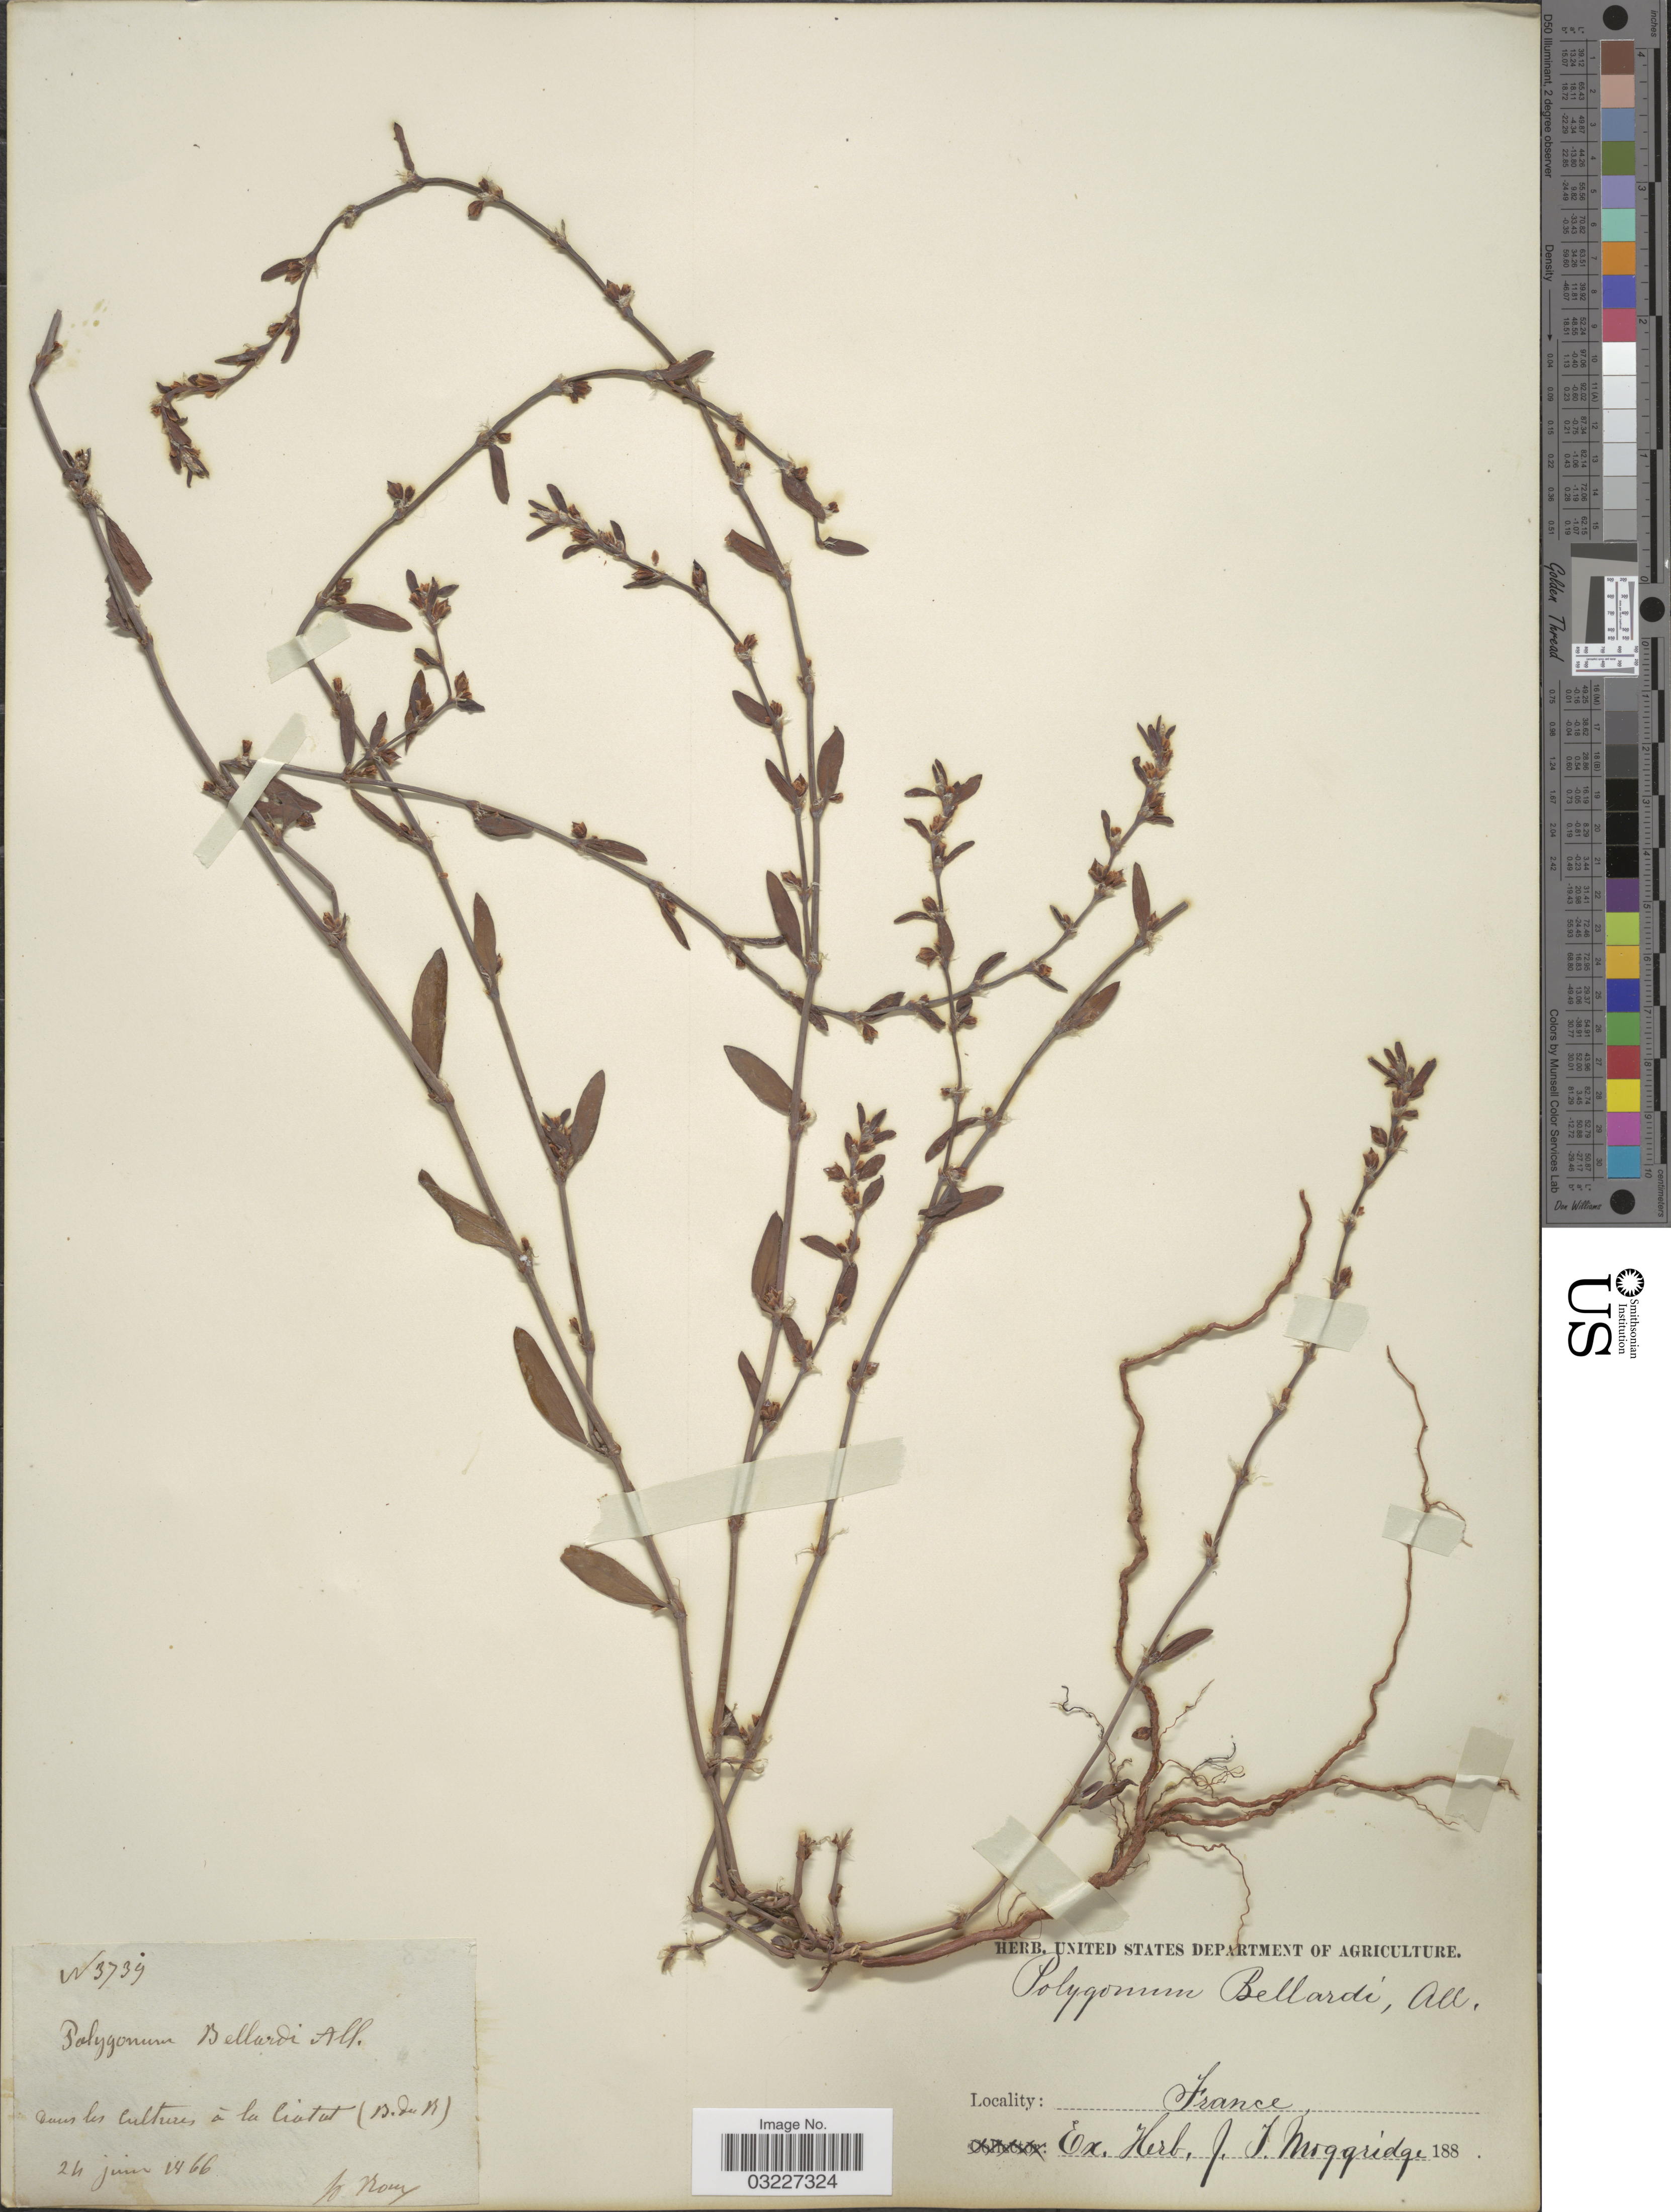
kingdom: Plantae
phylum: Tracheophyta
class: Magnoliopsida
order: Caryophyllales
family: Polygonaceae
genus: Polygonum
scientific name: Polygonum bellardii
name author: All.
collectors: N. Roux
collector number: W3739*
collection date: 1866-06-24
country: France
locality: Dans les Cultures á la Ciatat (B. du R.).